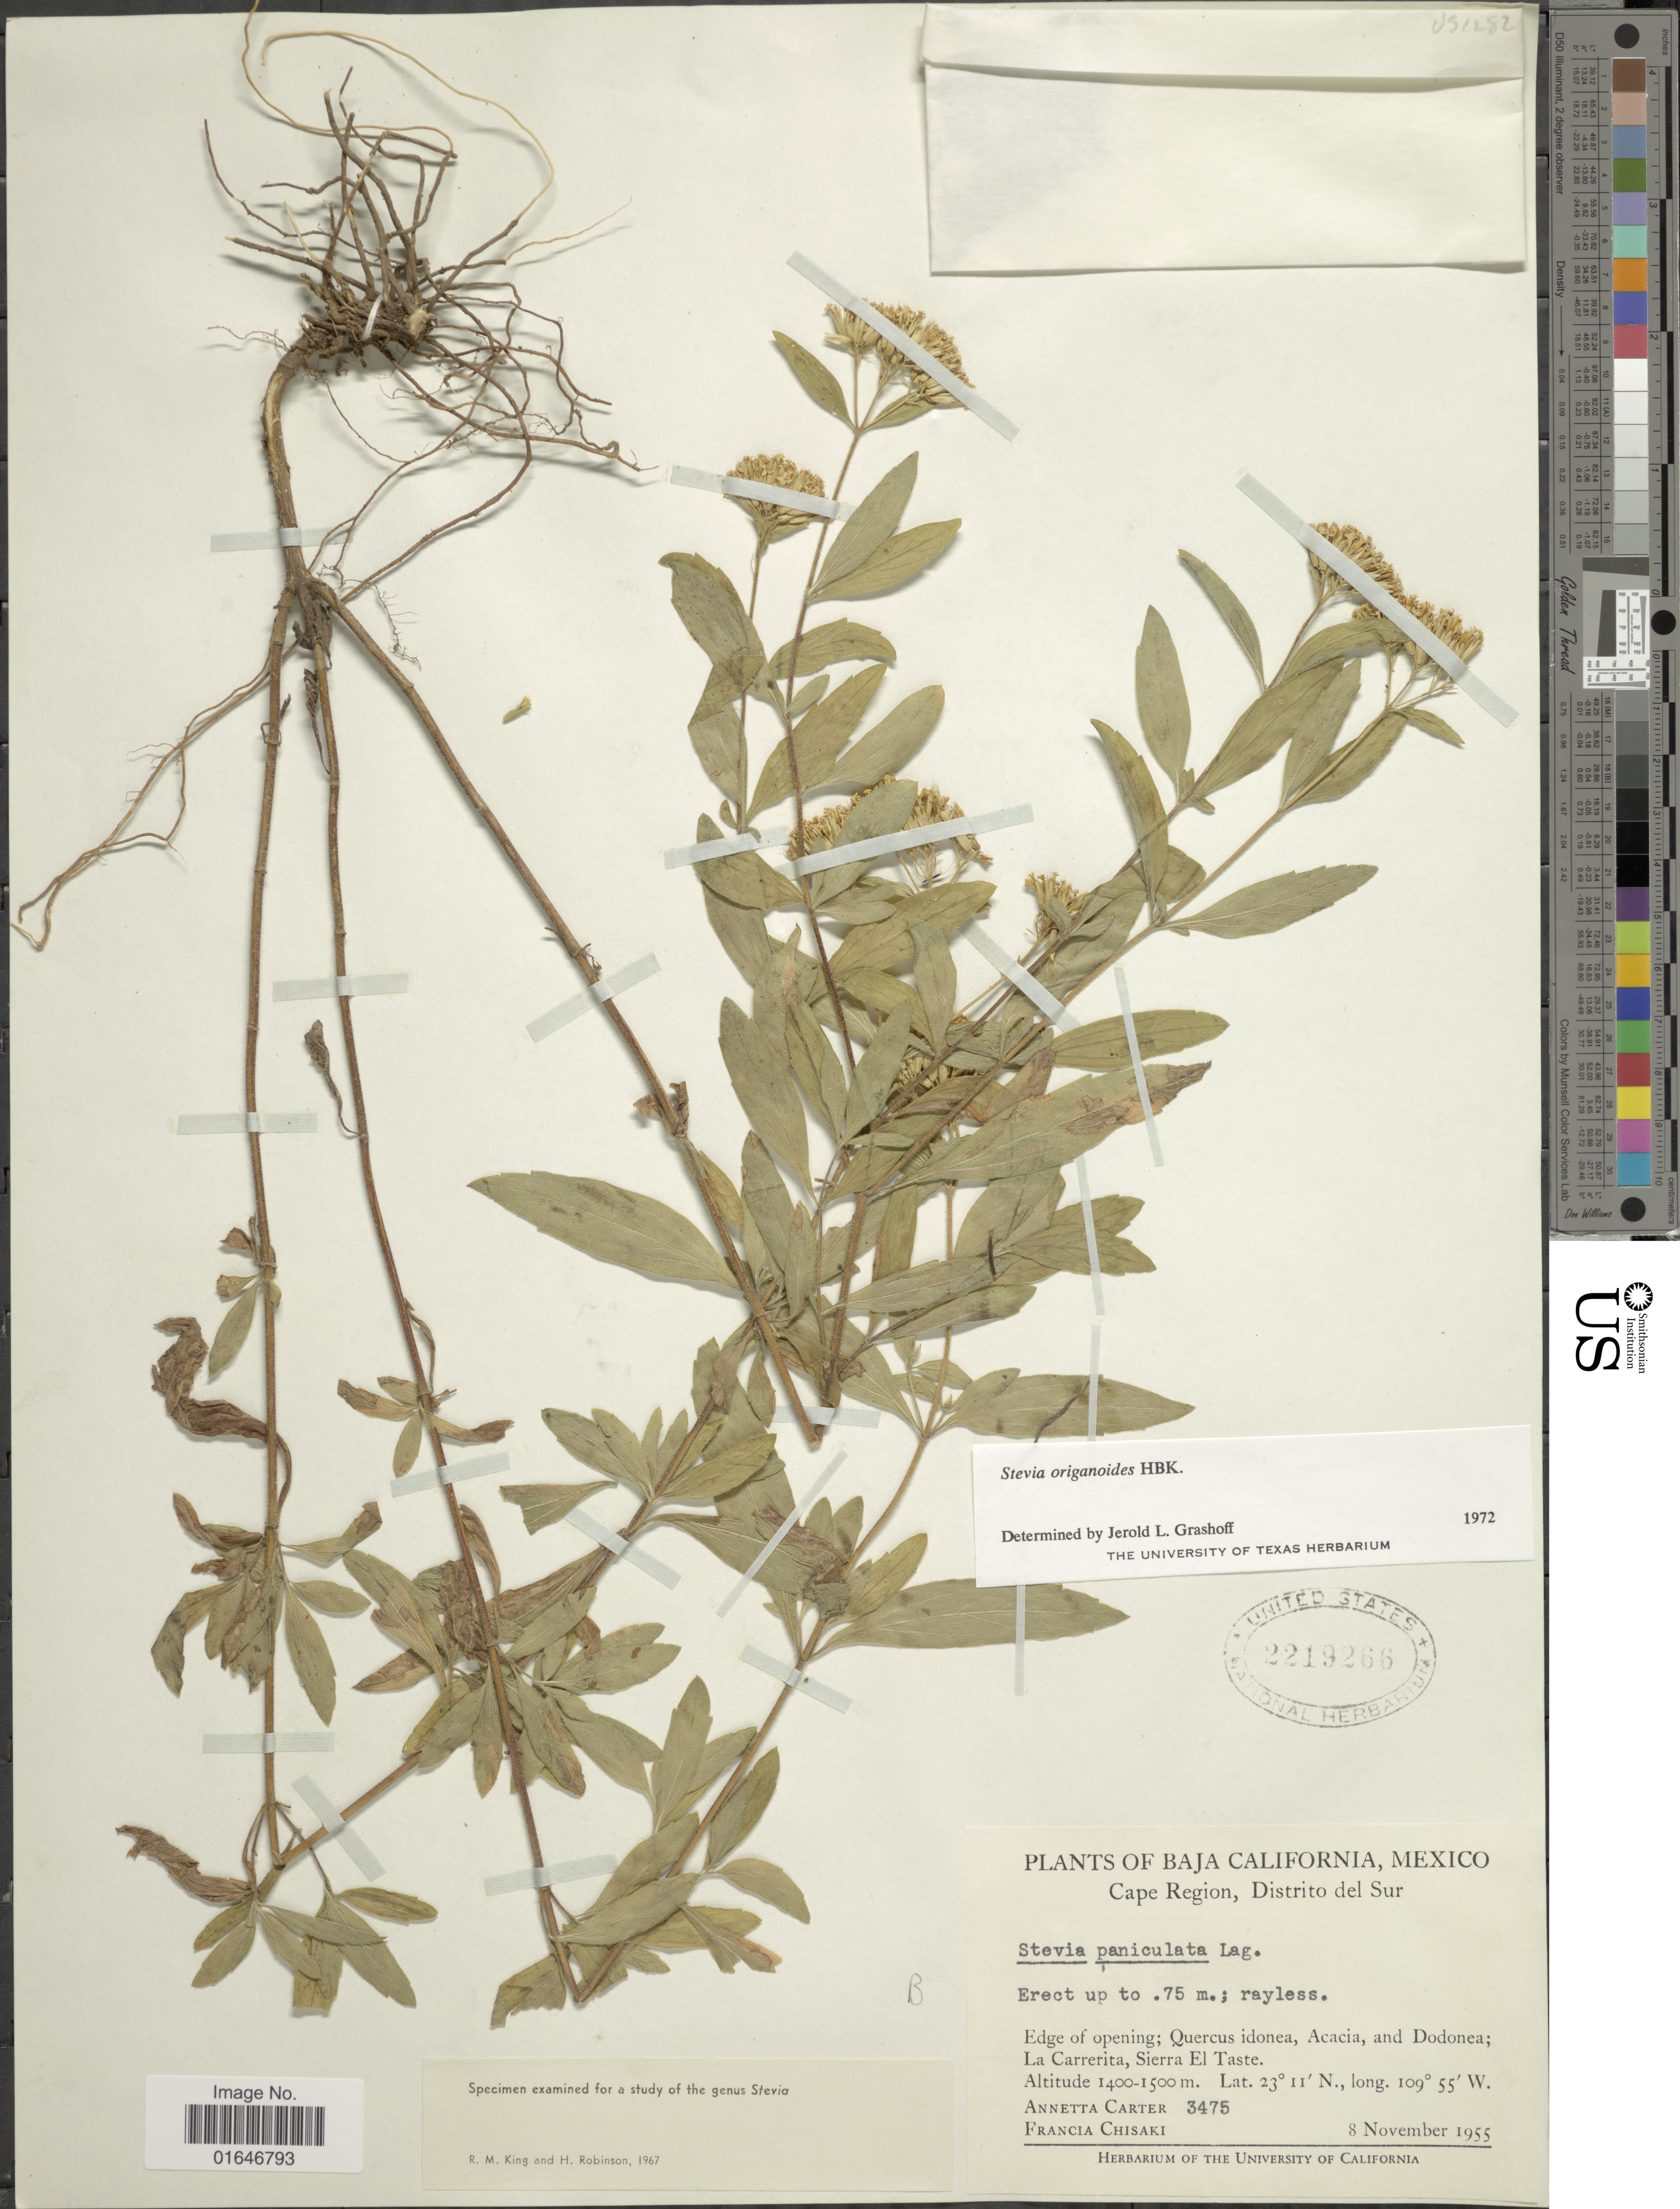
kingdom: Plantae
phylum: Tracheophyta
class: Magnoliopsida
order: Asterales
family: Asteraceae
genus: Stevia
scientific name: Stevia origanoides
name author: Kunth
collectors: A. Carter & F. Chisaki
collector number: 3475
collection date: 1955-11-08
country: Mexico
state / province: Baja California Sur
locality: Cape Region, Distrito del Sur, edge of opening, La Carretera, Sierra El Taste.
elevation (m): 1400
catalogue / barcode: US 2219266